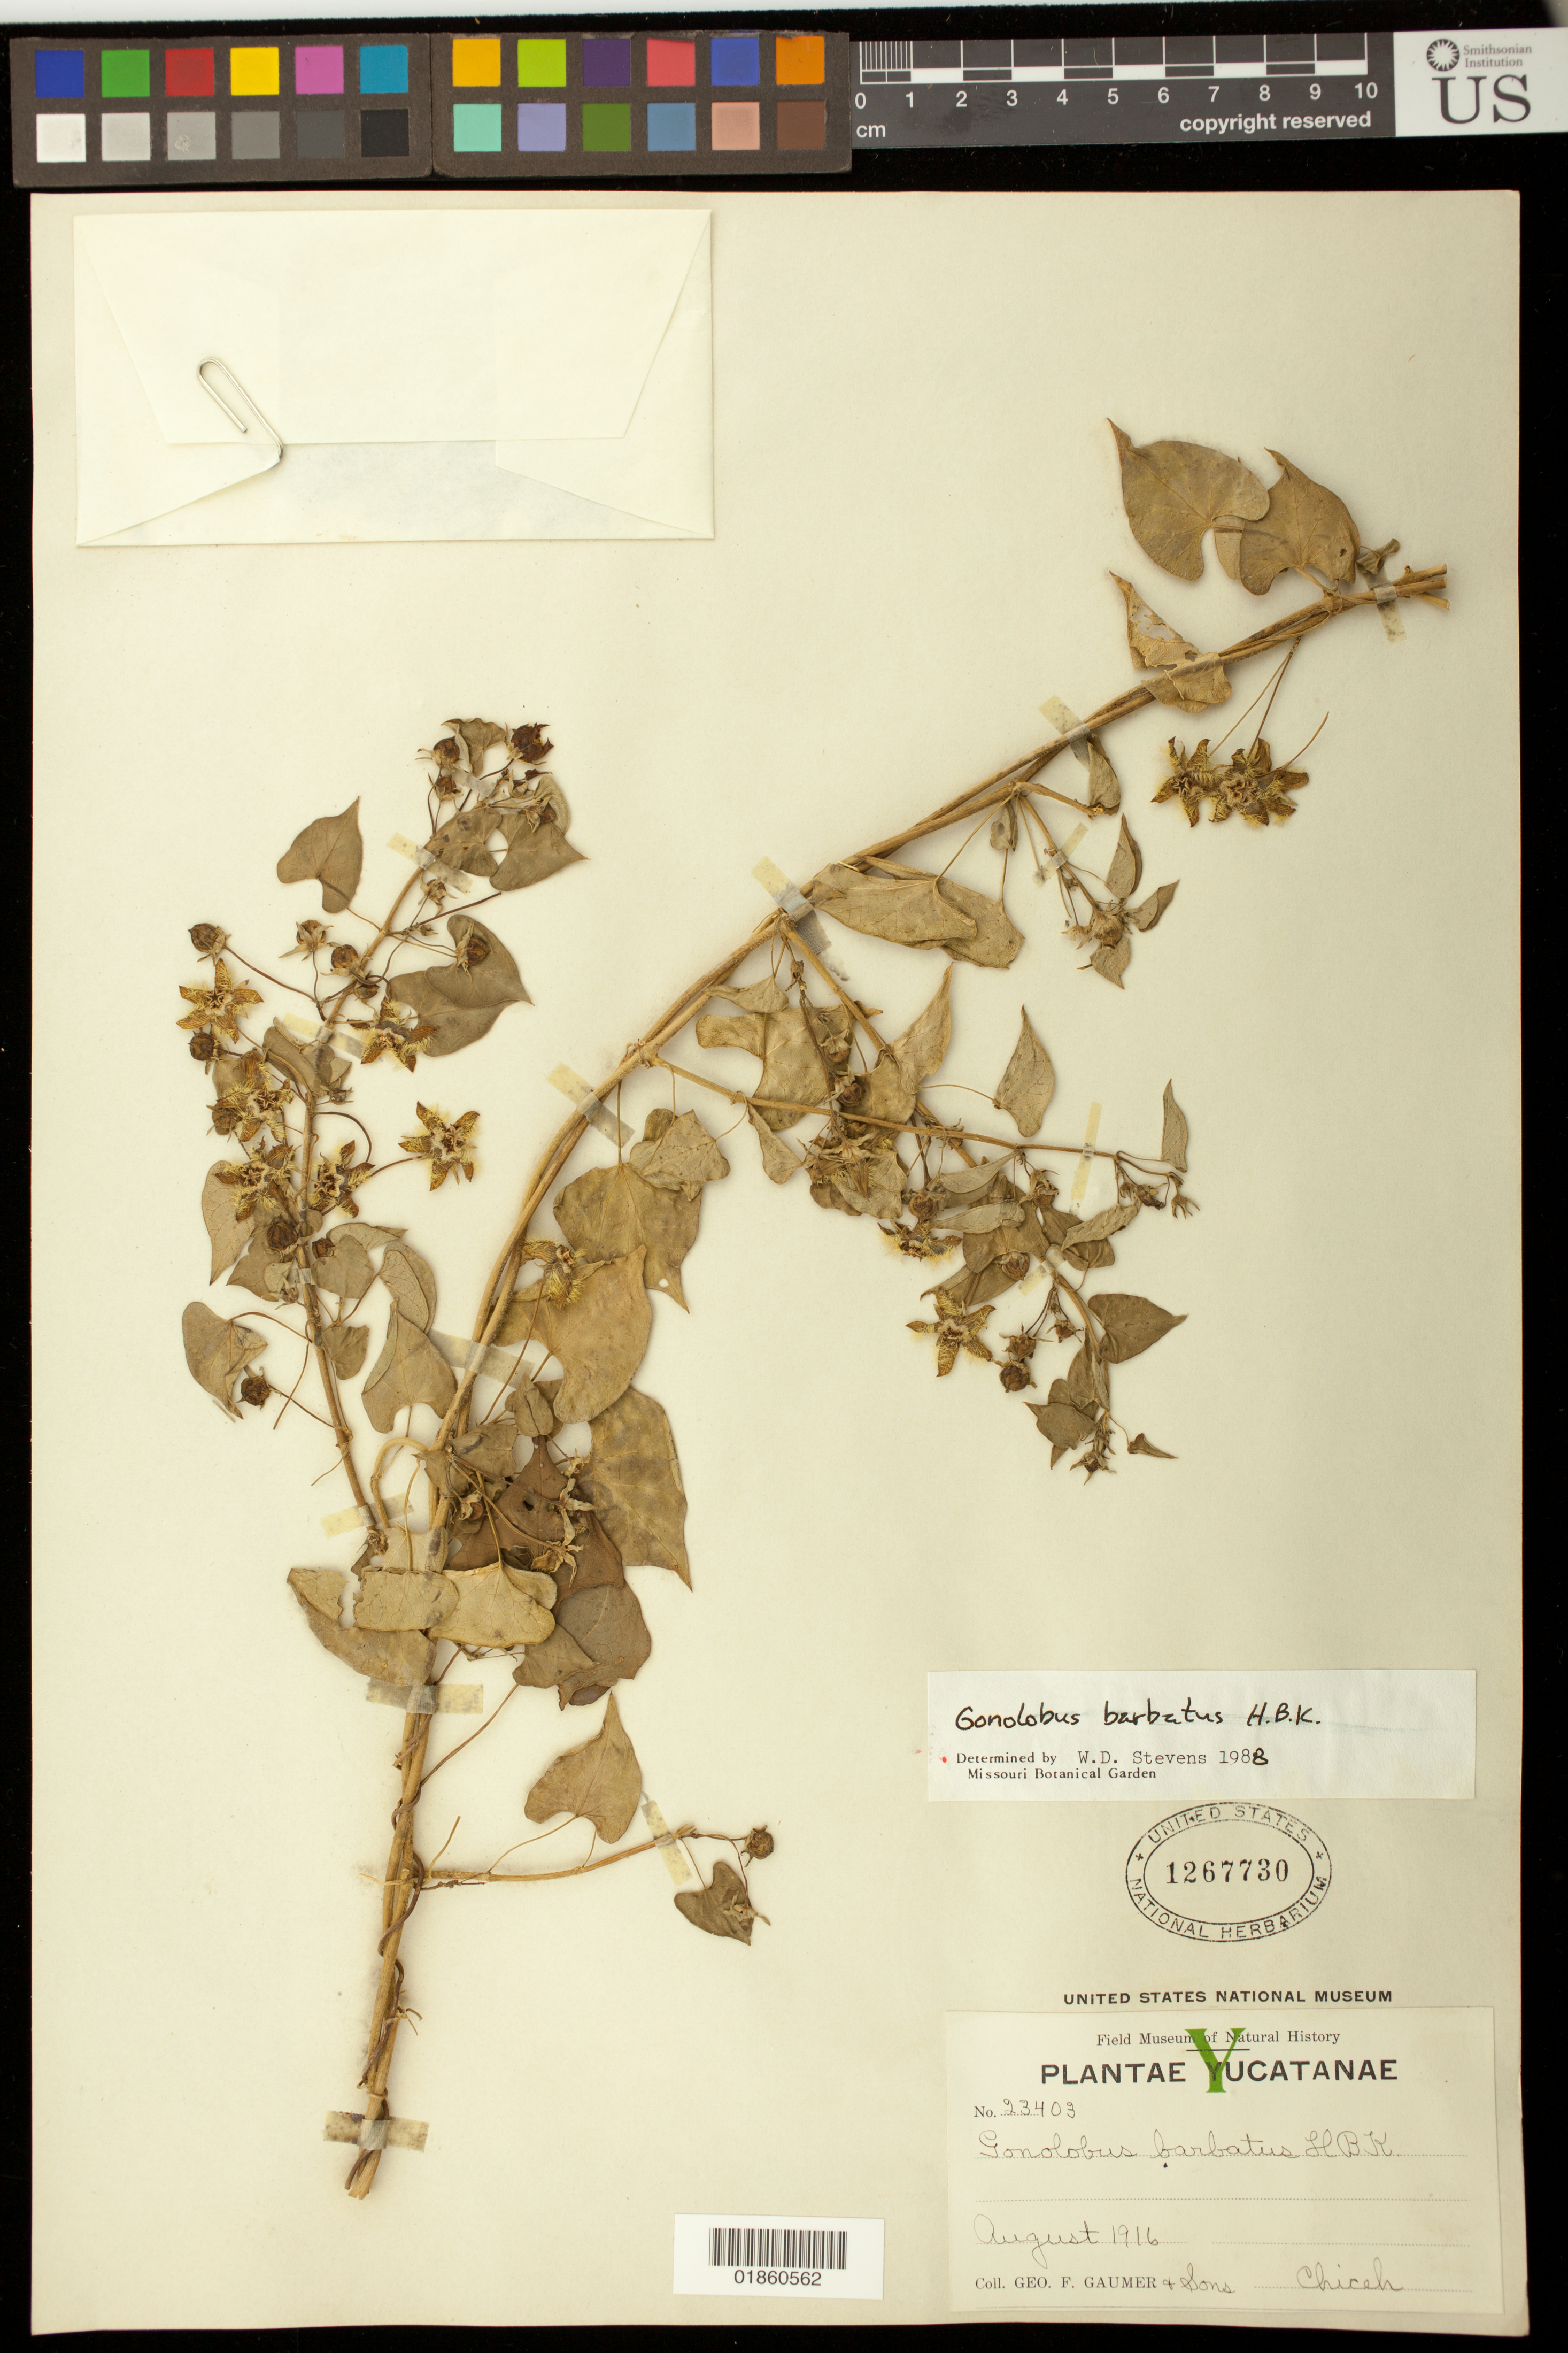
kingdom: Plantae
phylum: Tracheophyta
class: Magnoliopsida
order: Gentianales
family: Apocynaceae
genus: Gonolobus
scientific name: Gonolobus barbatus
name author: Kunth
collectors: G. Gaumer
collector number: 23403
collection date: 1916-08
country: Mexico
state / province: Yucatán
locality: Chiceh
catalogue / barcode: US 1267730